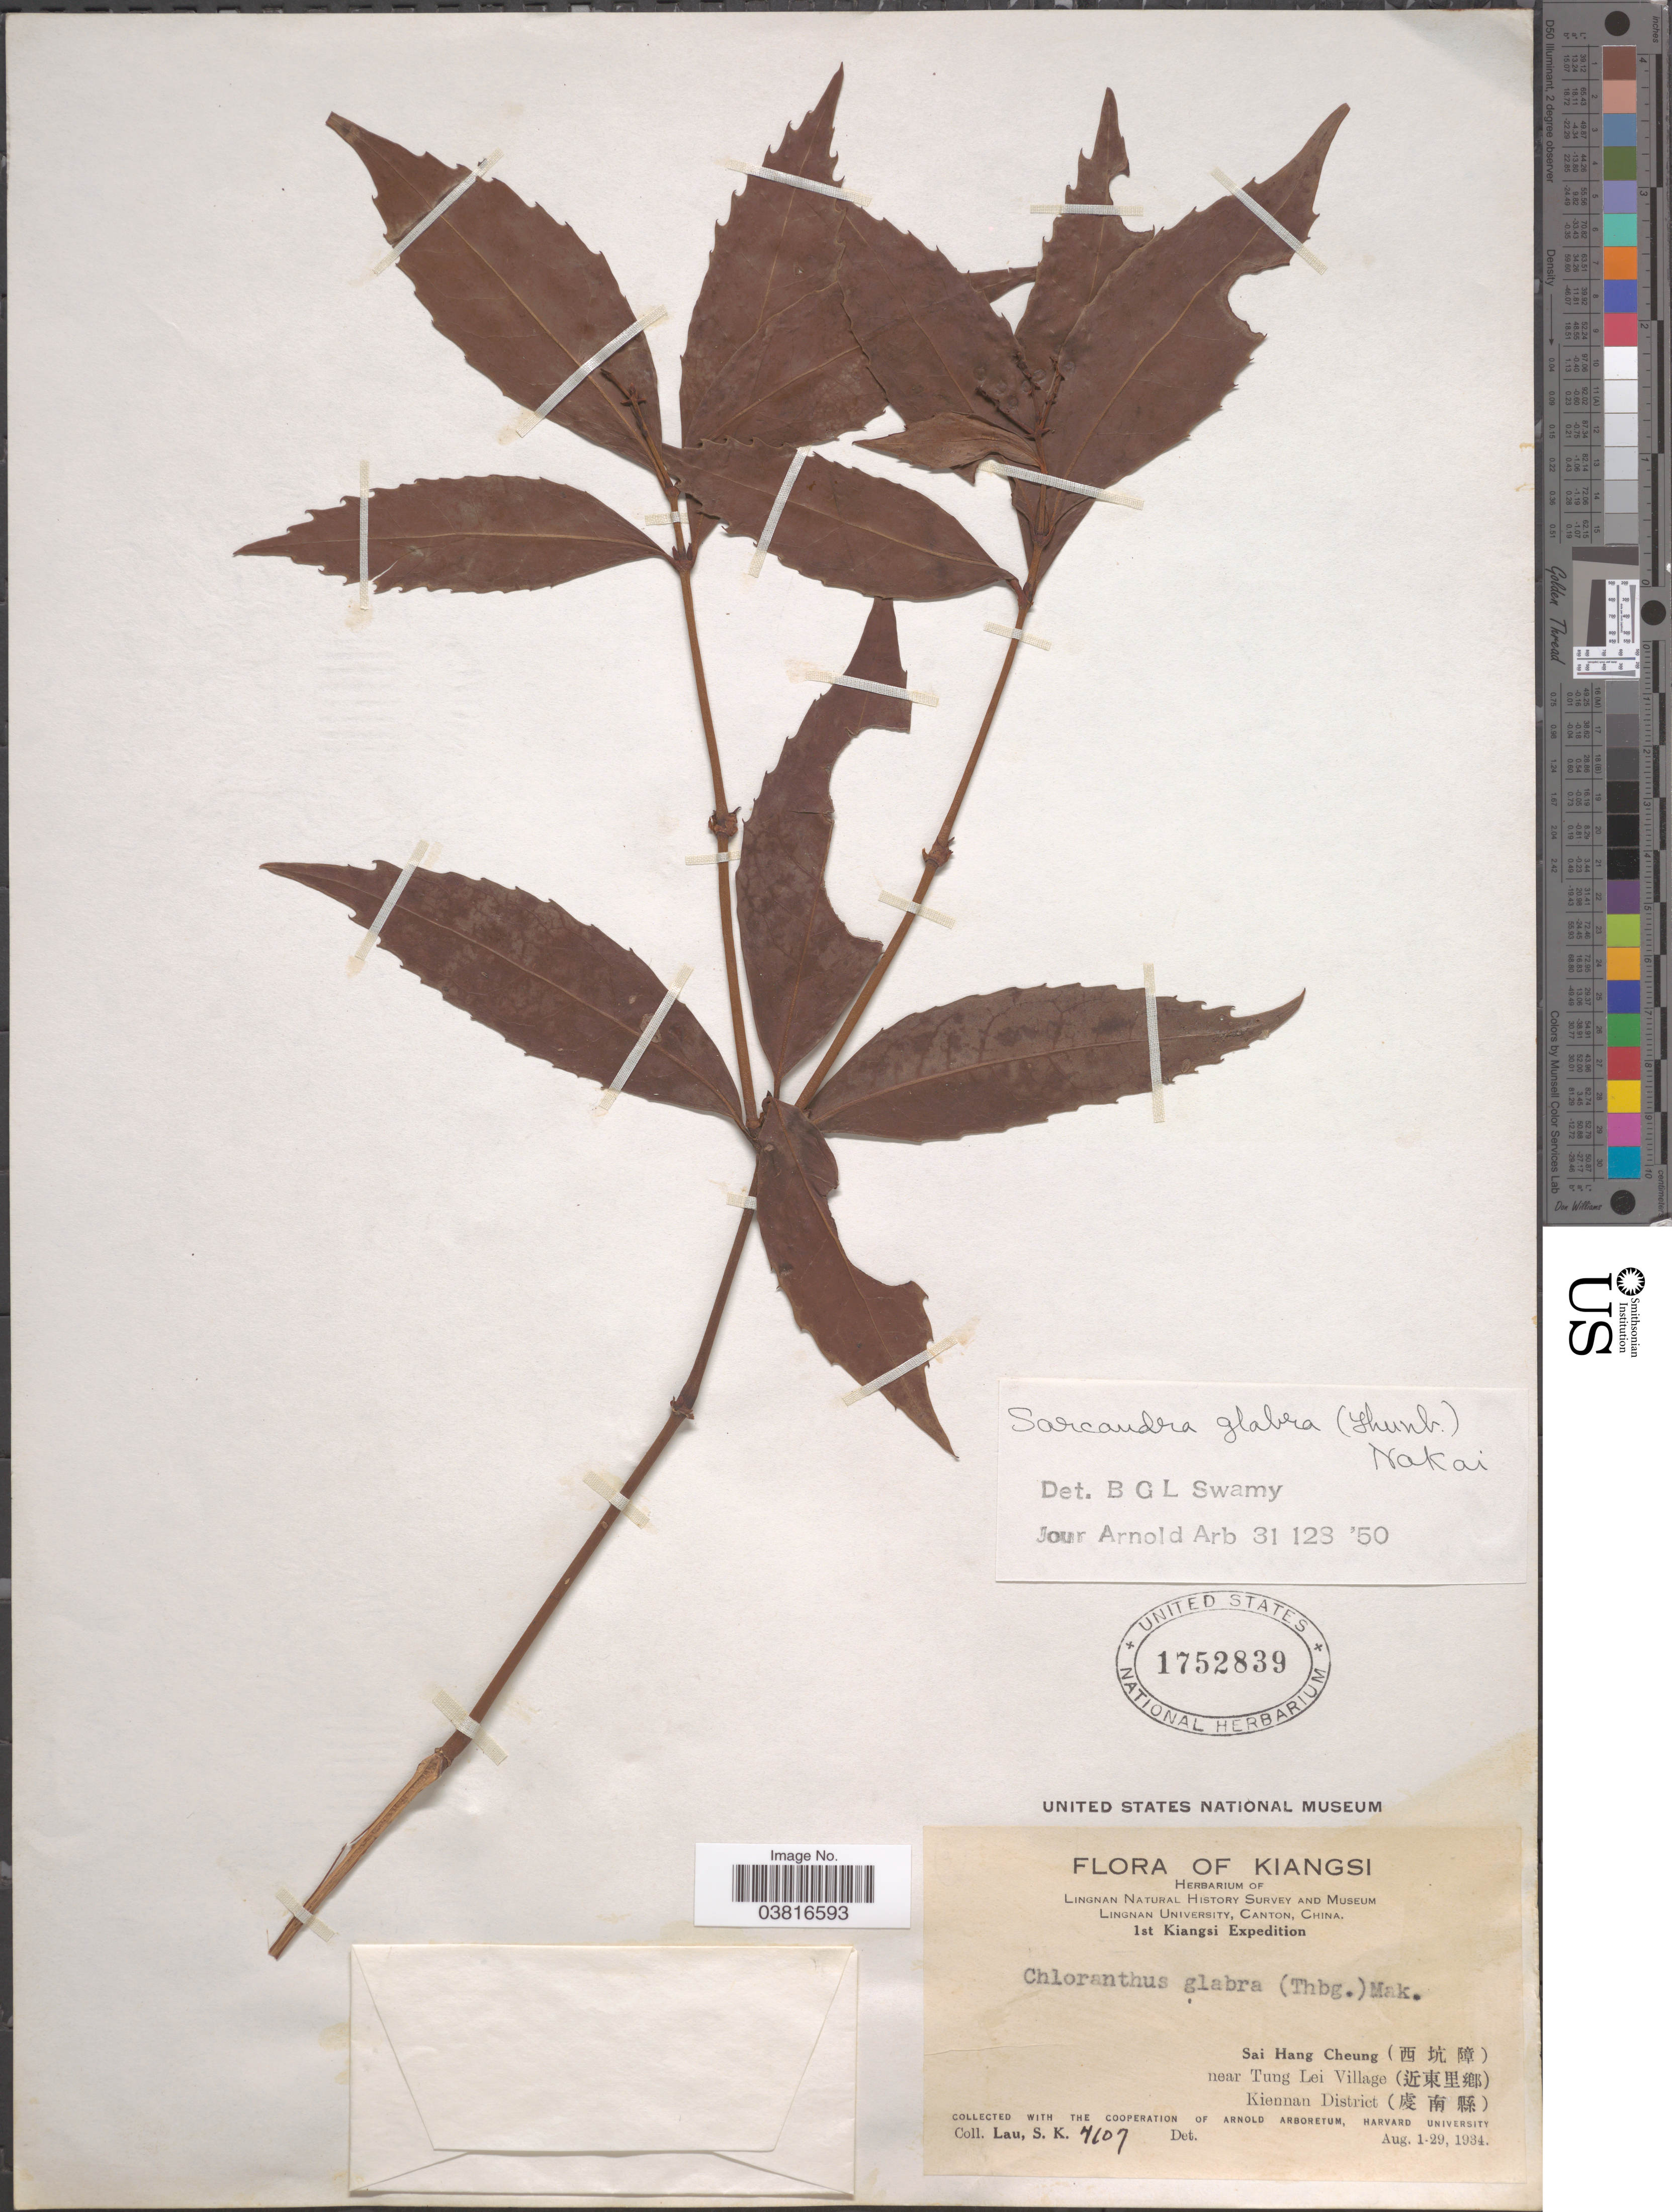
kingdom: Plantae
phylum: Tracheophyta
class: Magnoliopsida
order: Chloranthales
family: Chloranthaceae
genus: Sarcandra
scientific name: Sarcandra glabra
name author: (Thunb.) Nakai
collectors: S. K. Lau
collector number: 4107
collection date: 1934-08-01/1934-08-29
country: China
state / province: Jiangxi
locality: Kiangsi. Sai Hang Cheung (X) near Tung Lei Village (X). Kiennan District (X).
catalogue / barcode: US 1752839